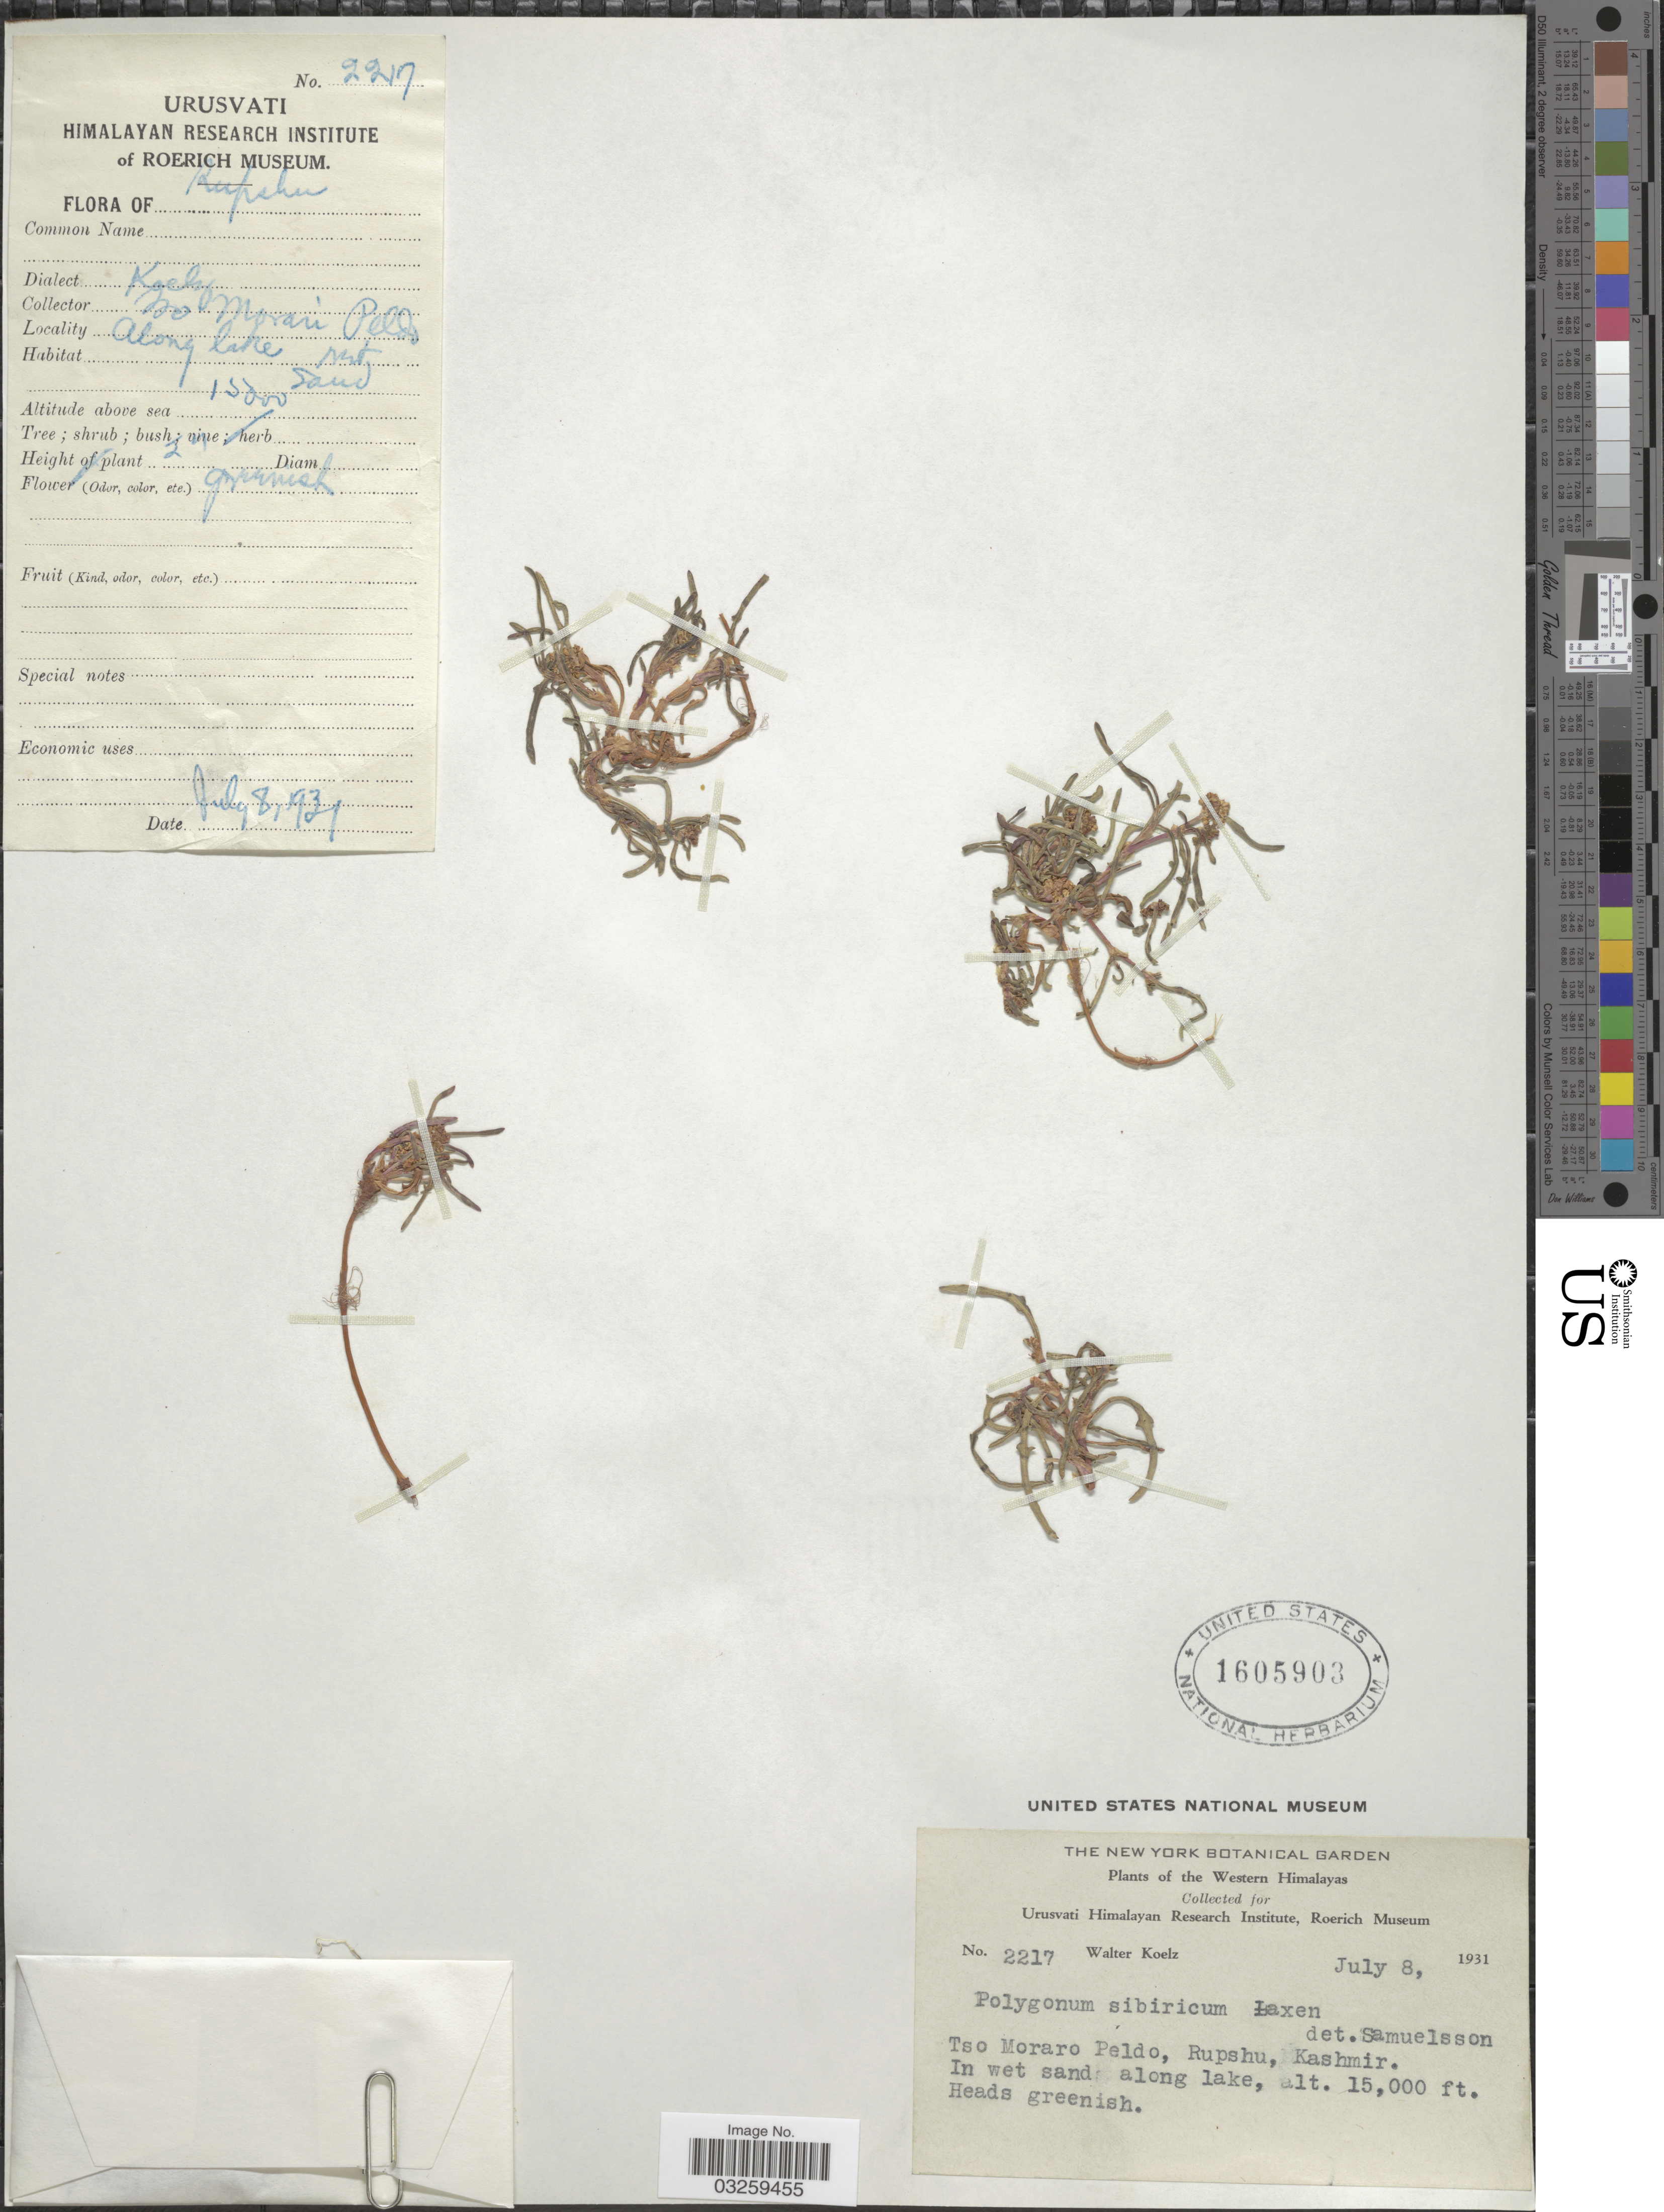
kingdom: Plantae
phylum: Tracheophyta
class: Magnoliopsida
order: Caryophyllales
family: Polygonaceae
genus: Knorringia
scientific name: Knorringia sibirica subsp. thomsonii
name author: (Meisn.) S.P. Hong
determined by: Strong, Mark T., (BOT), Smithsonian Institution - National Museum of Natural History (UNITED STATES)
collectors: W. N. Koelz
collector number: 2217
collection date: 1931-07-08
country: India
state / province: Jammu and Kashmir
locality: The Western Himalayas, Tso Moraro Peldo, Rupshu, Kashmir.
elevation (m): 4572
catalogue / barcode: US 1605903